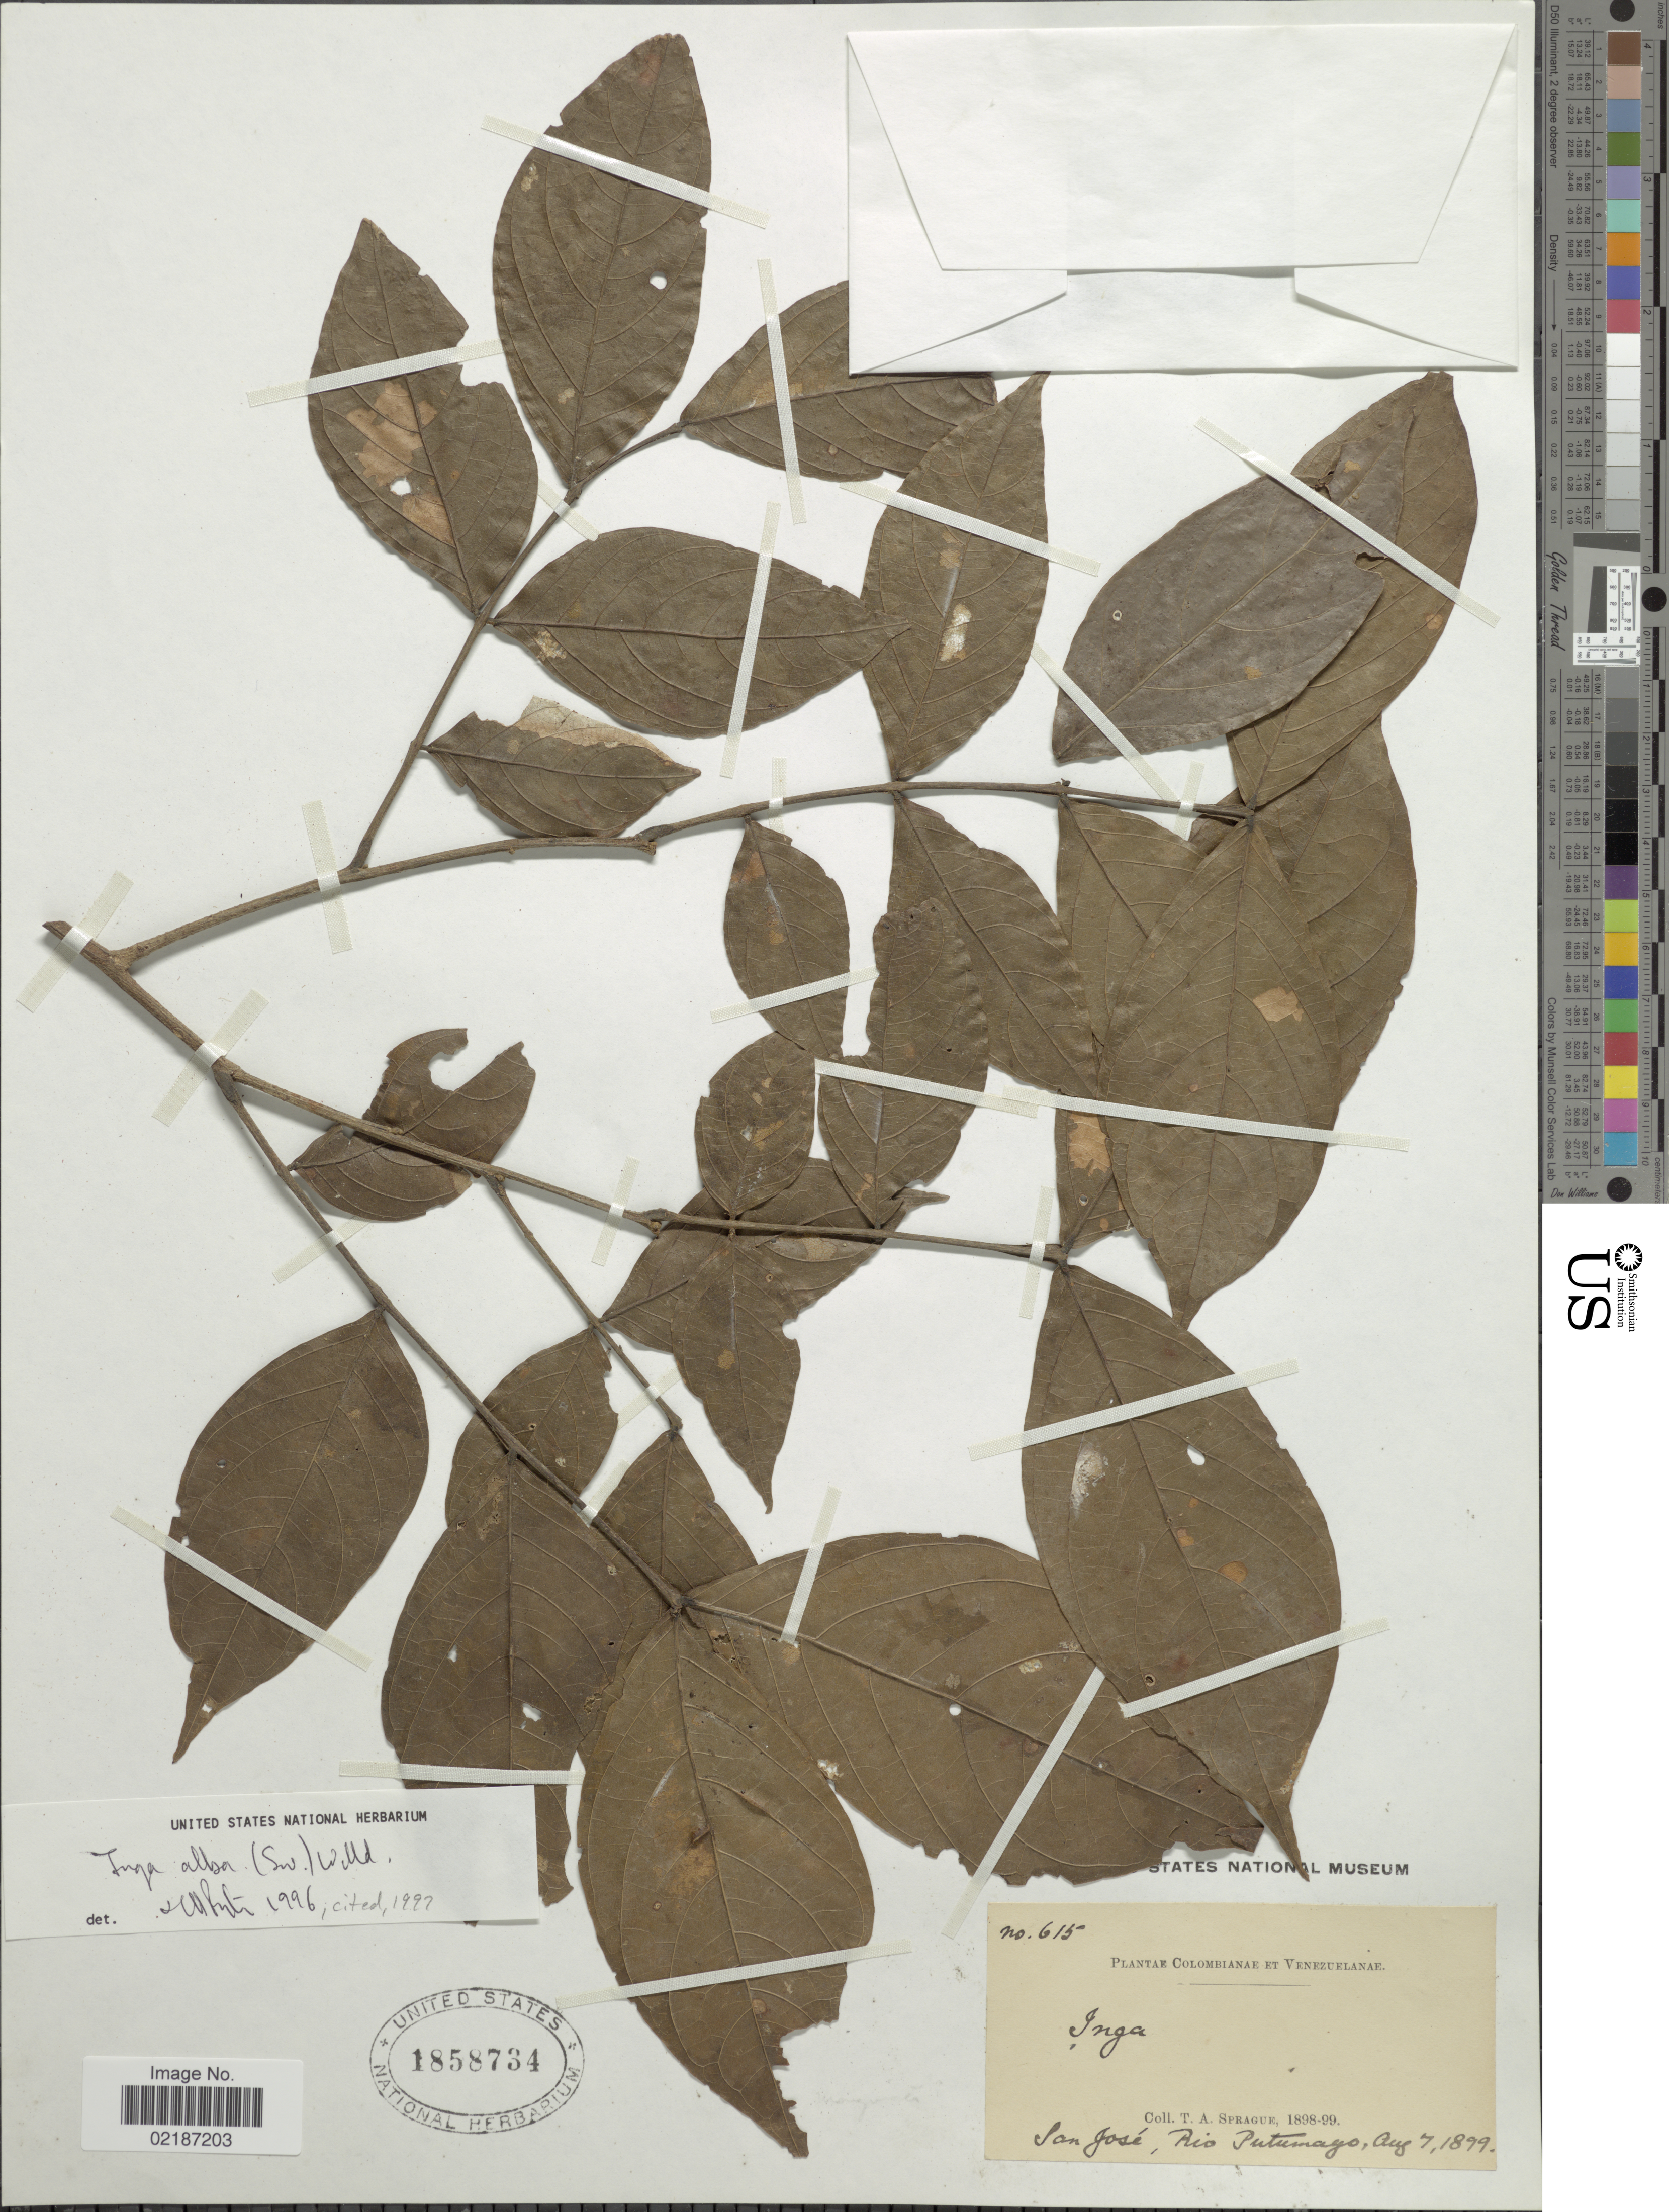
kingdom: Plantae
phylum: Tracheophyta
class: Magnoliopsida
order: Fabales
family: Fabaceae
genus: Inga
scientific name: Inga alba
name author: (Sw.) Willd.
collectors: T. A. Sprague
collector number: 615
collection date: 1899-08-07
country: Colombia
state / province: Putumayo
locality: San José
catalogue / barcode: US 1858734